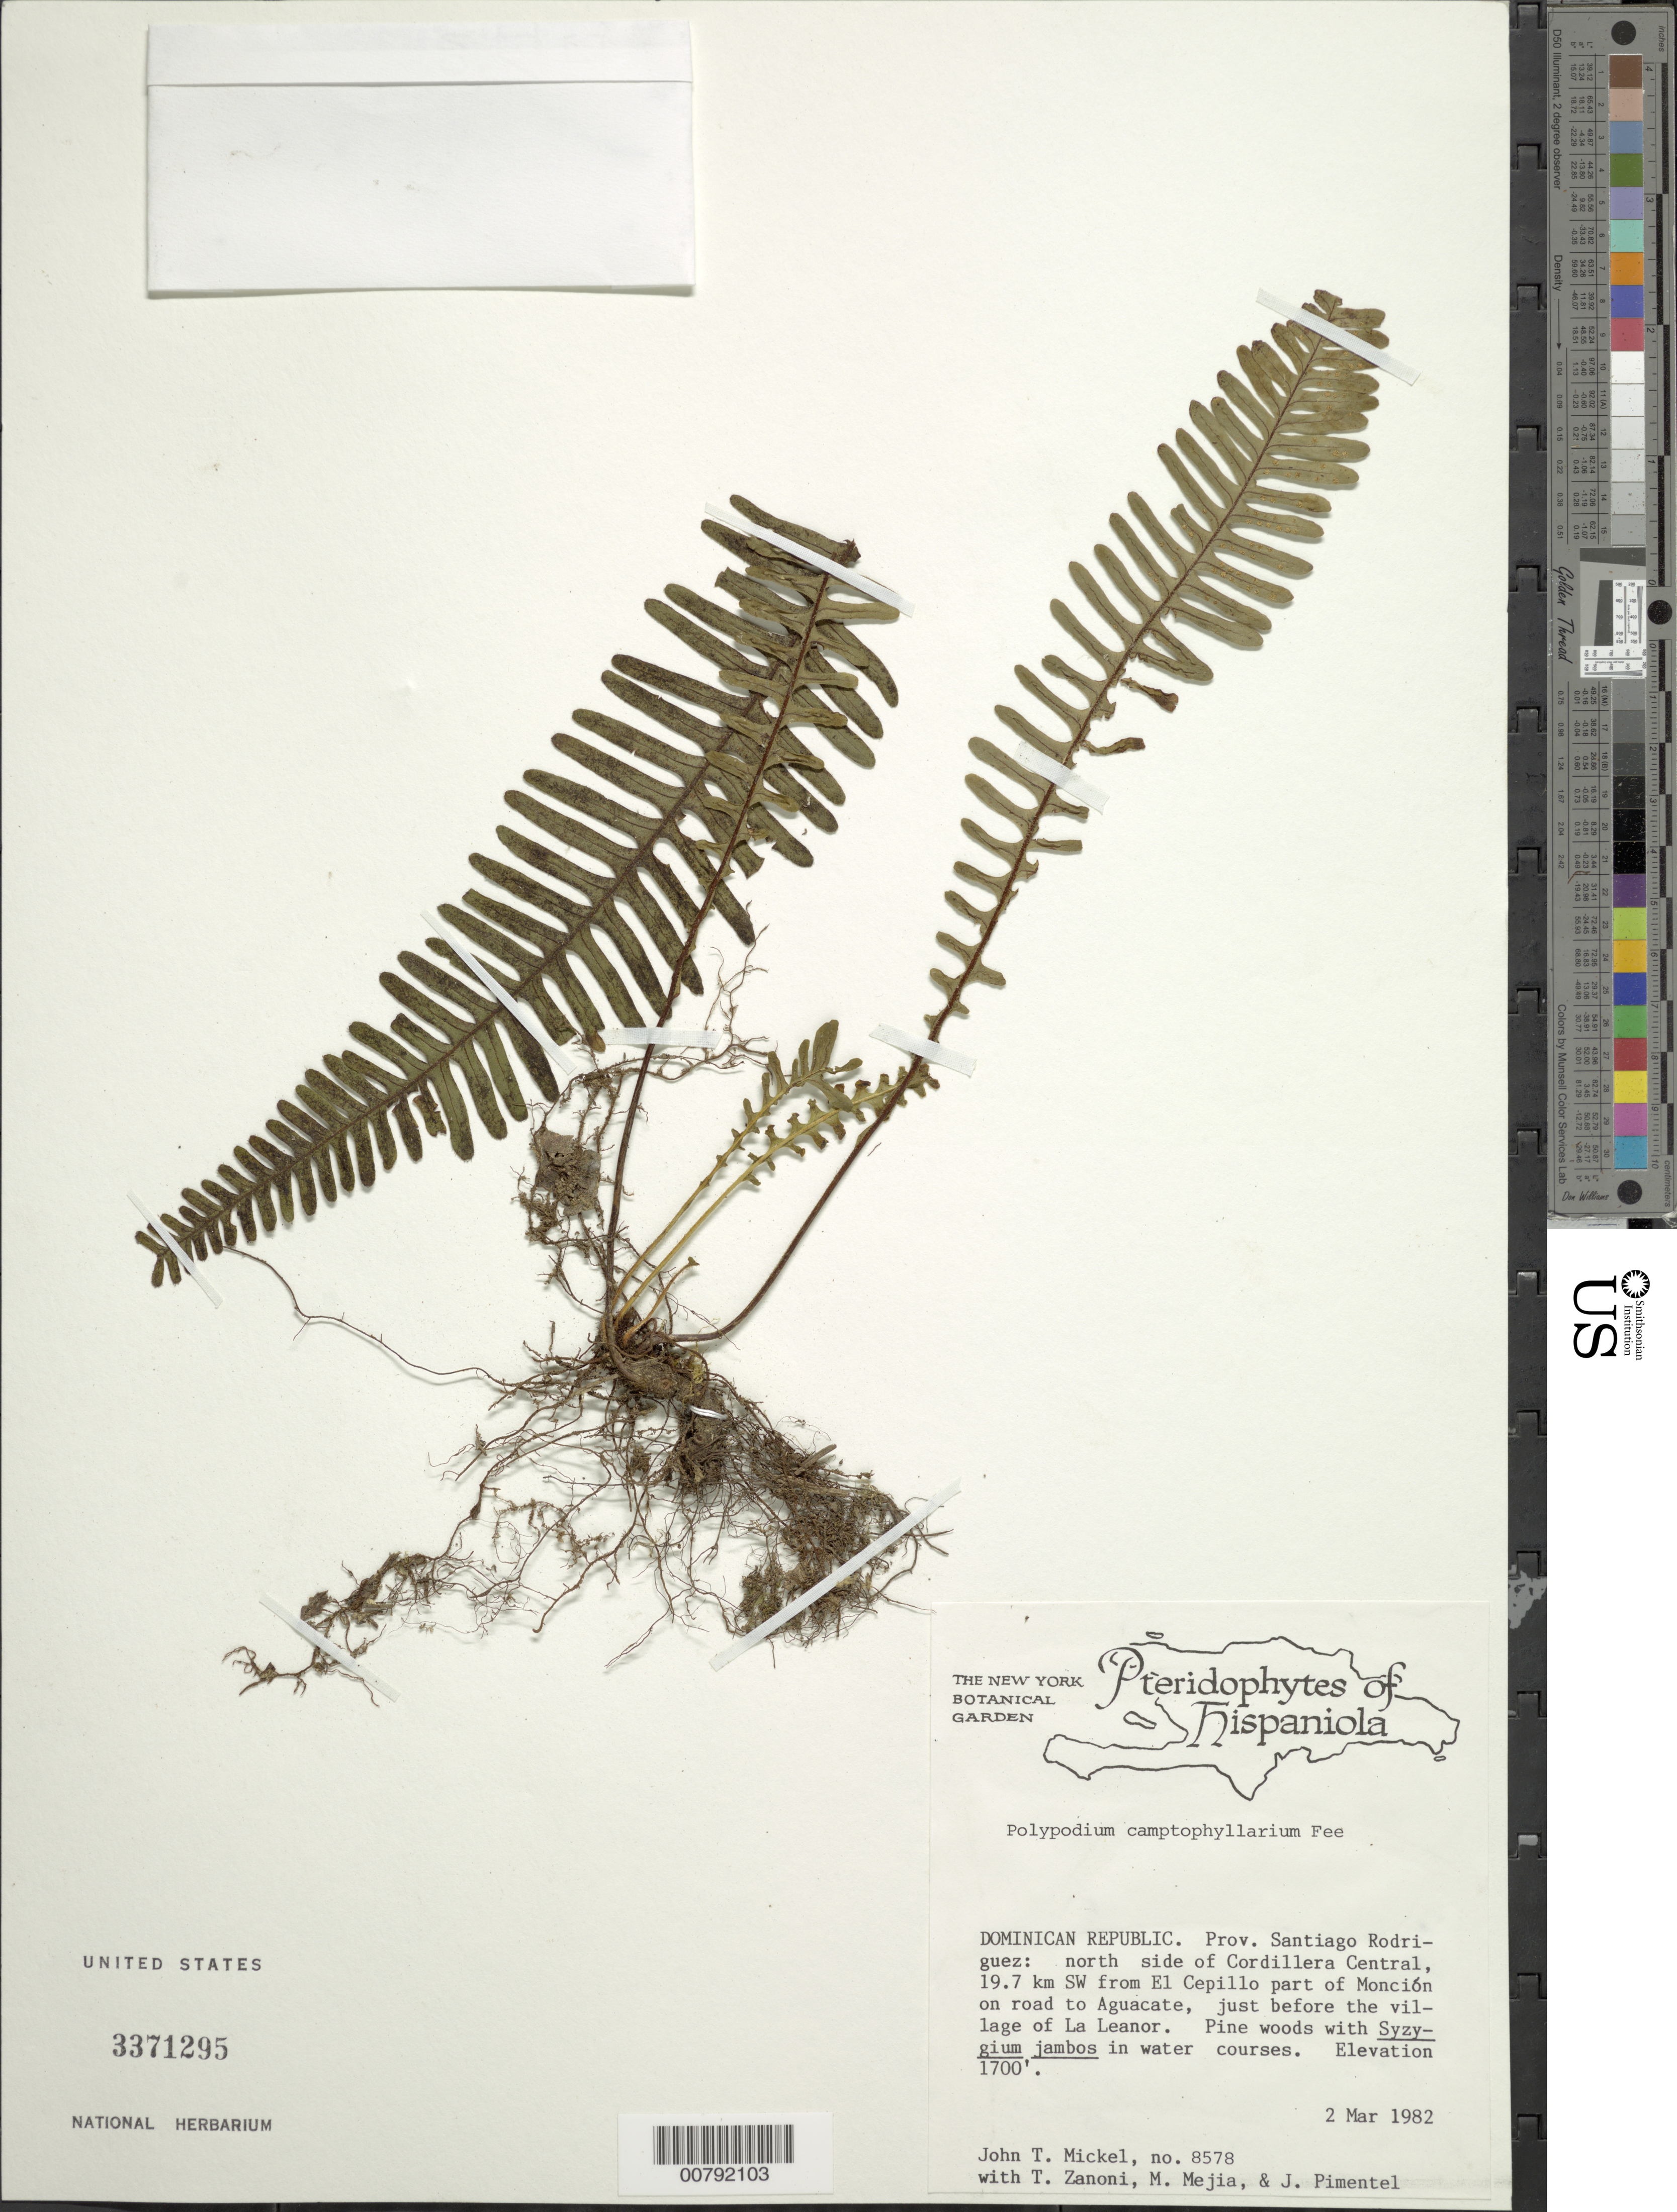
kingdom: Plantae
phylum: Tracheophyta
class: Polypodiopsida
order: Polypodiales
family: Polypodiaceae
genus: Pecluma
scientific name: Pecluma camptophyllaria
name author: (Fée) M.G. Price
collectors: J. T. Mickel, T. A. Zanoni, M. Mejia & J. Pimentel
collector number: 8578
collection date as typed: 02 Mar 1982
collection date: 1982-03-02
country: Dominican Republic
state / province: Santiago Rodríguez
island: Hispaniola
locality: Cordillera Central, 19.7 km SW from El Cepillo part of Monción on road to Aguacate, just before village of La Leanor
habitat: Pine woods with Syzygium jambos in water corses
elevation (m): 518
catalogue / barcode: US 3371295